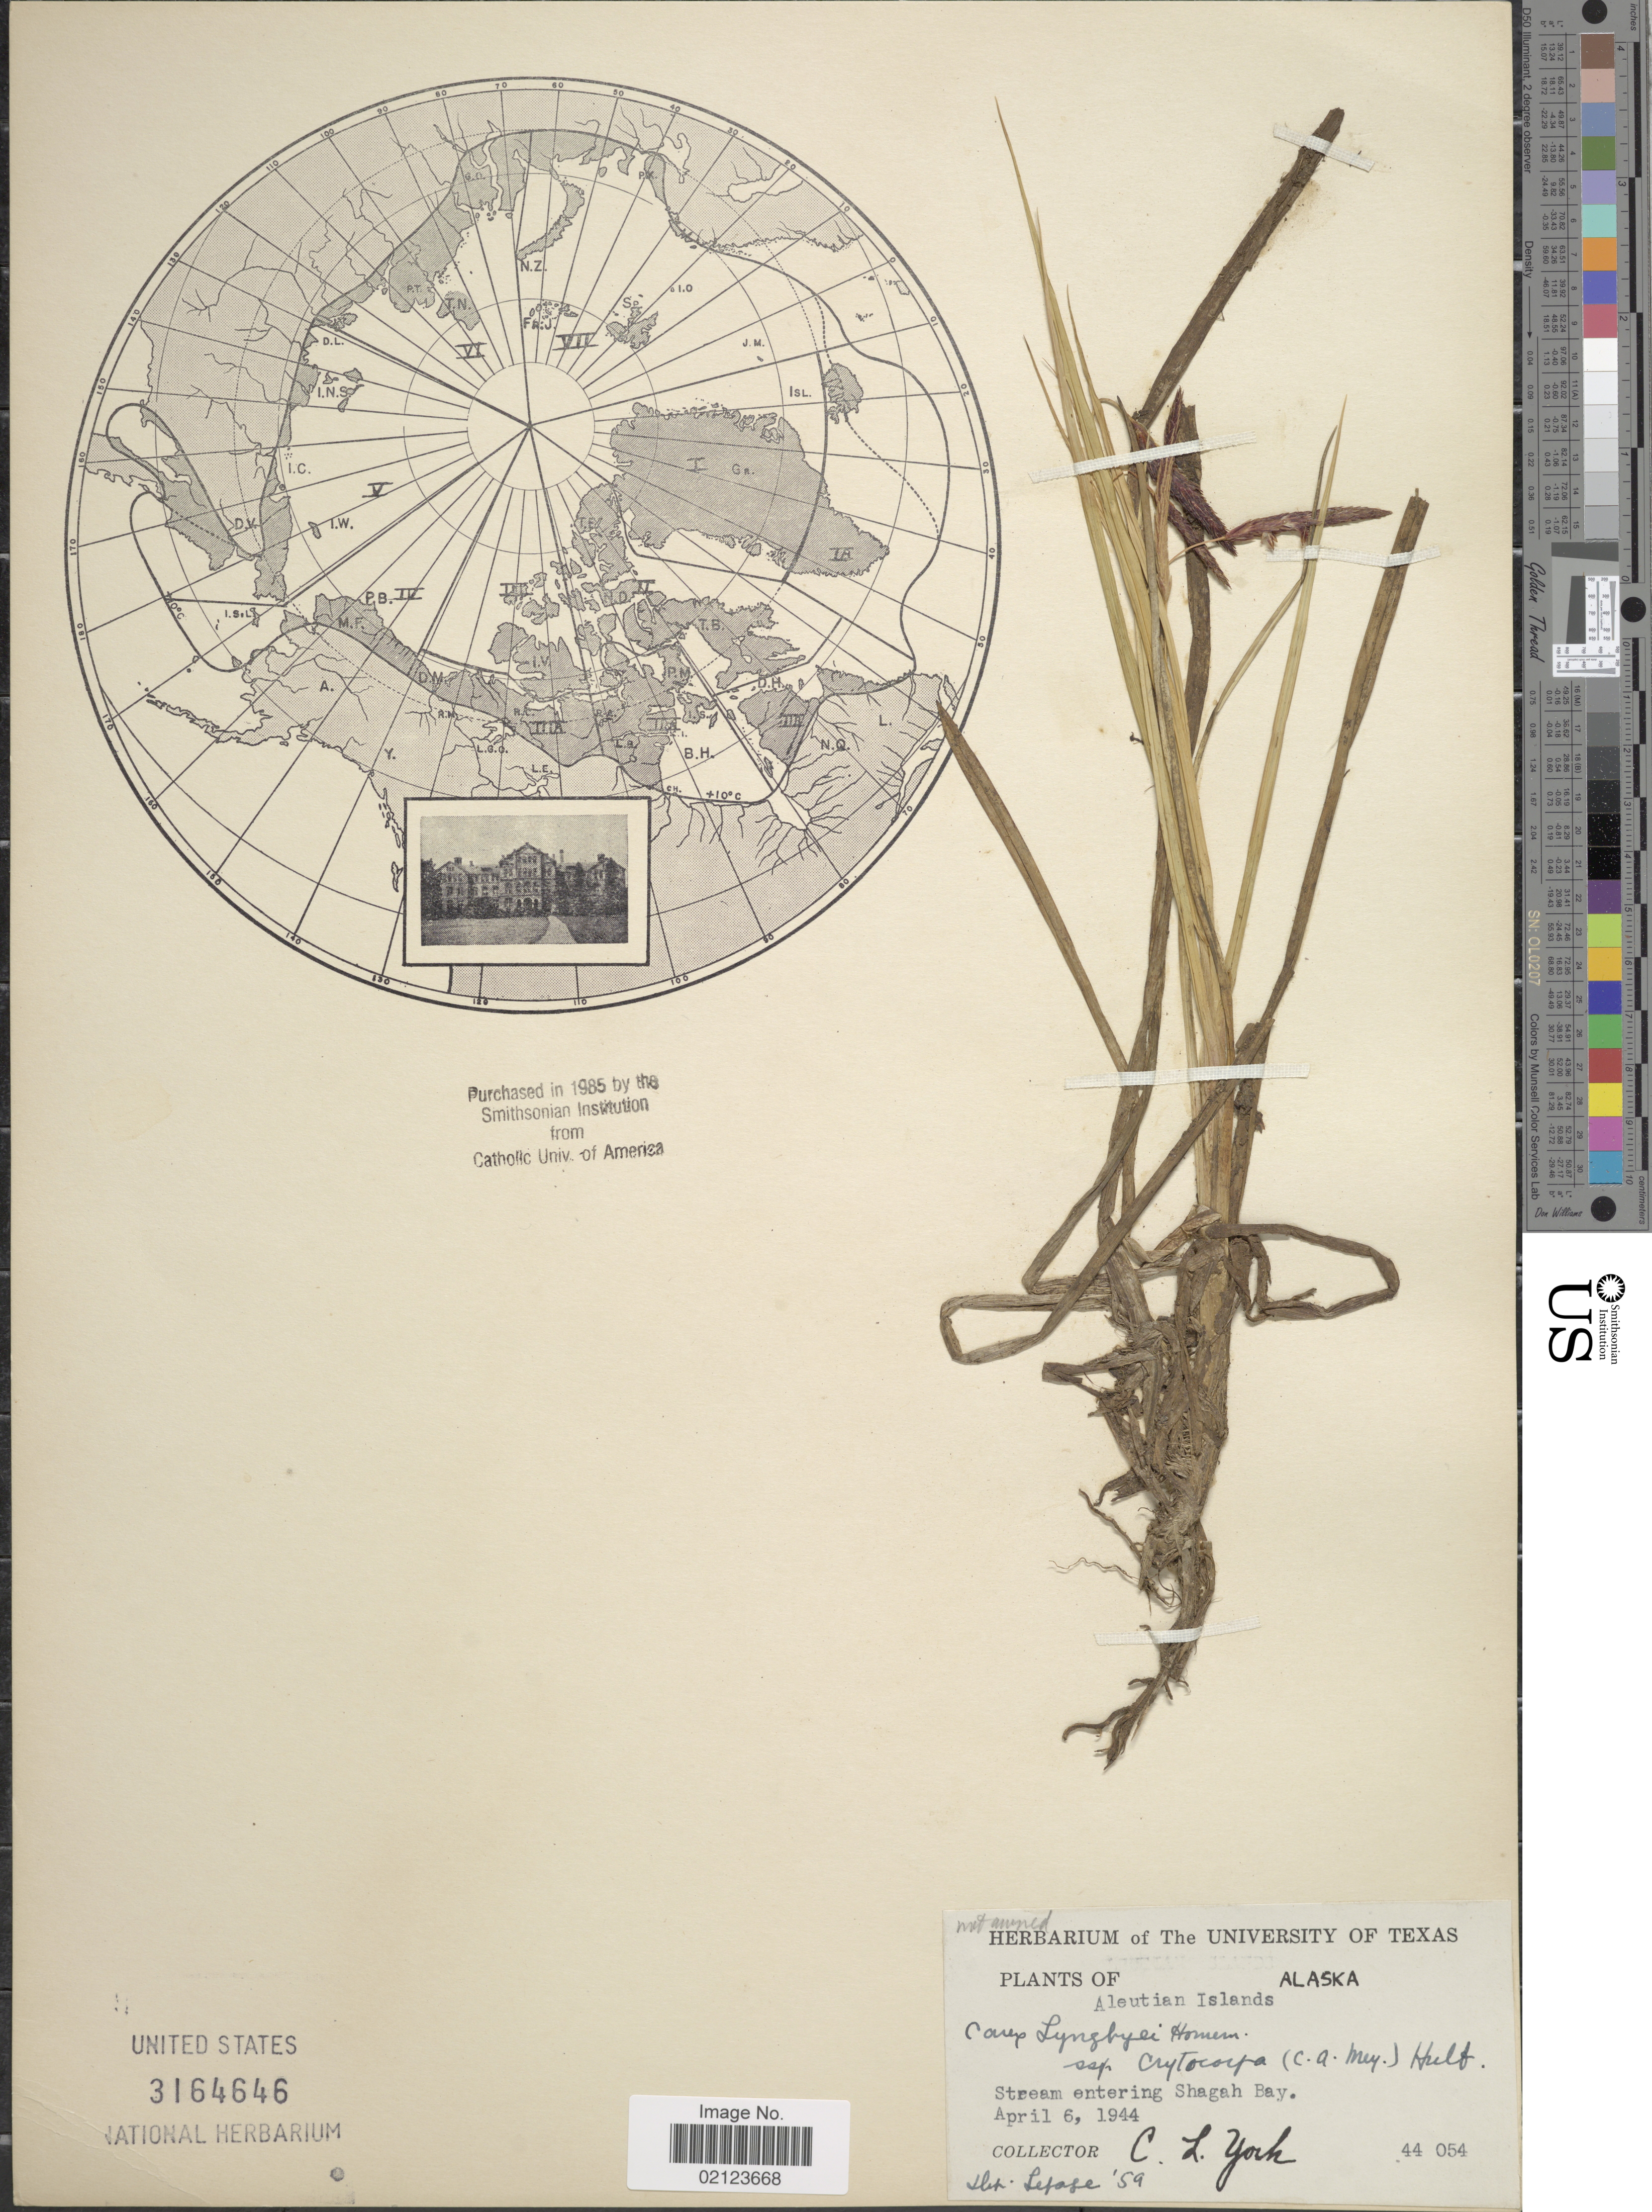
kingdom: Plantae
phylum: Tracheophyta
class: Liliopsida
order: Poales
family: Cyperaceae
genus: Carex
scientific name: Carex lyngbyei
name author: Hornem.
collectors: C. L. York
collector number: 44054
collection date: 1944-04-06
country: United States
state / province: Alaska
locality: Aleutian Islands. Stream entering Shagah Bay.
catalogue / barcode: US 3164646